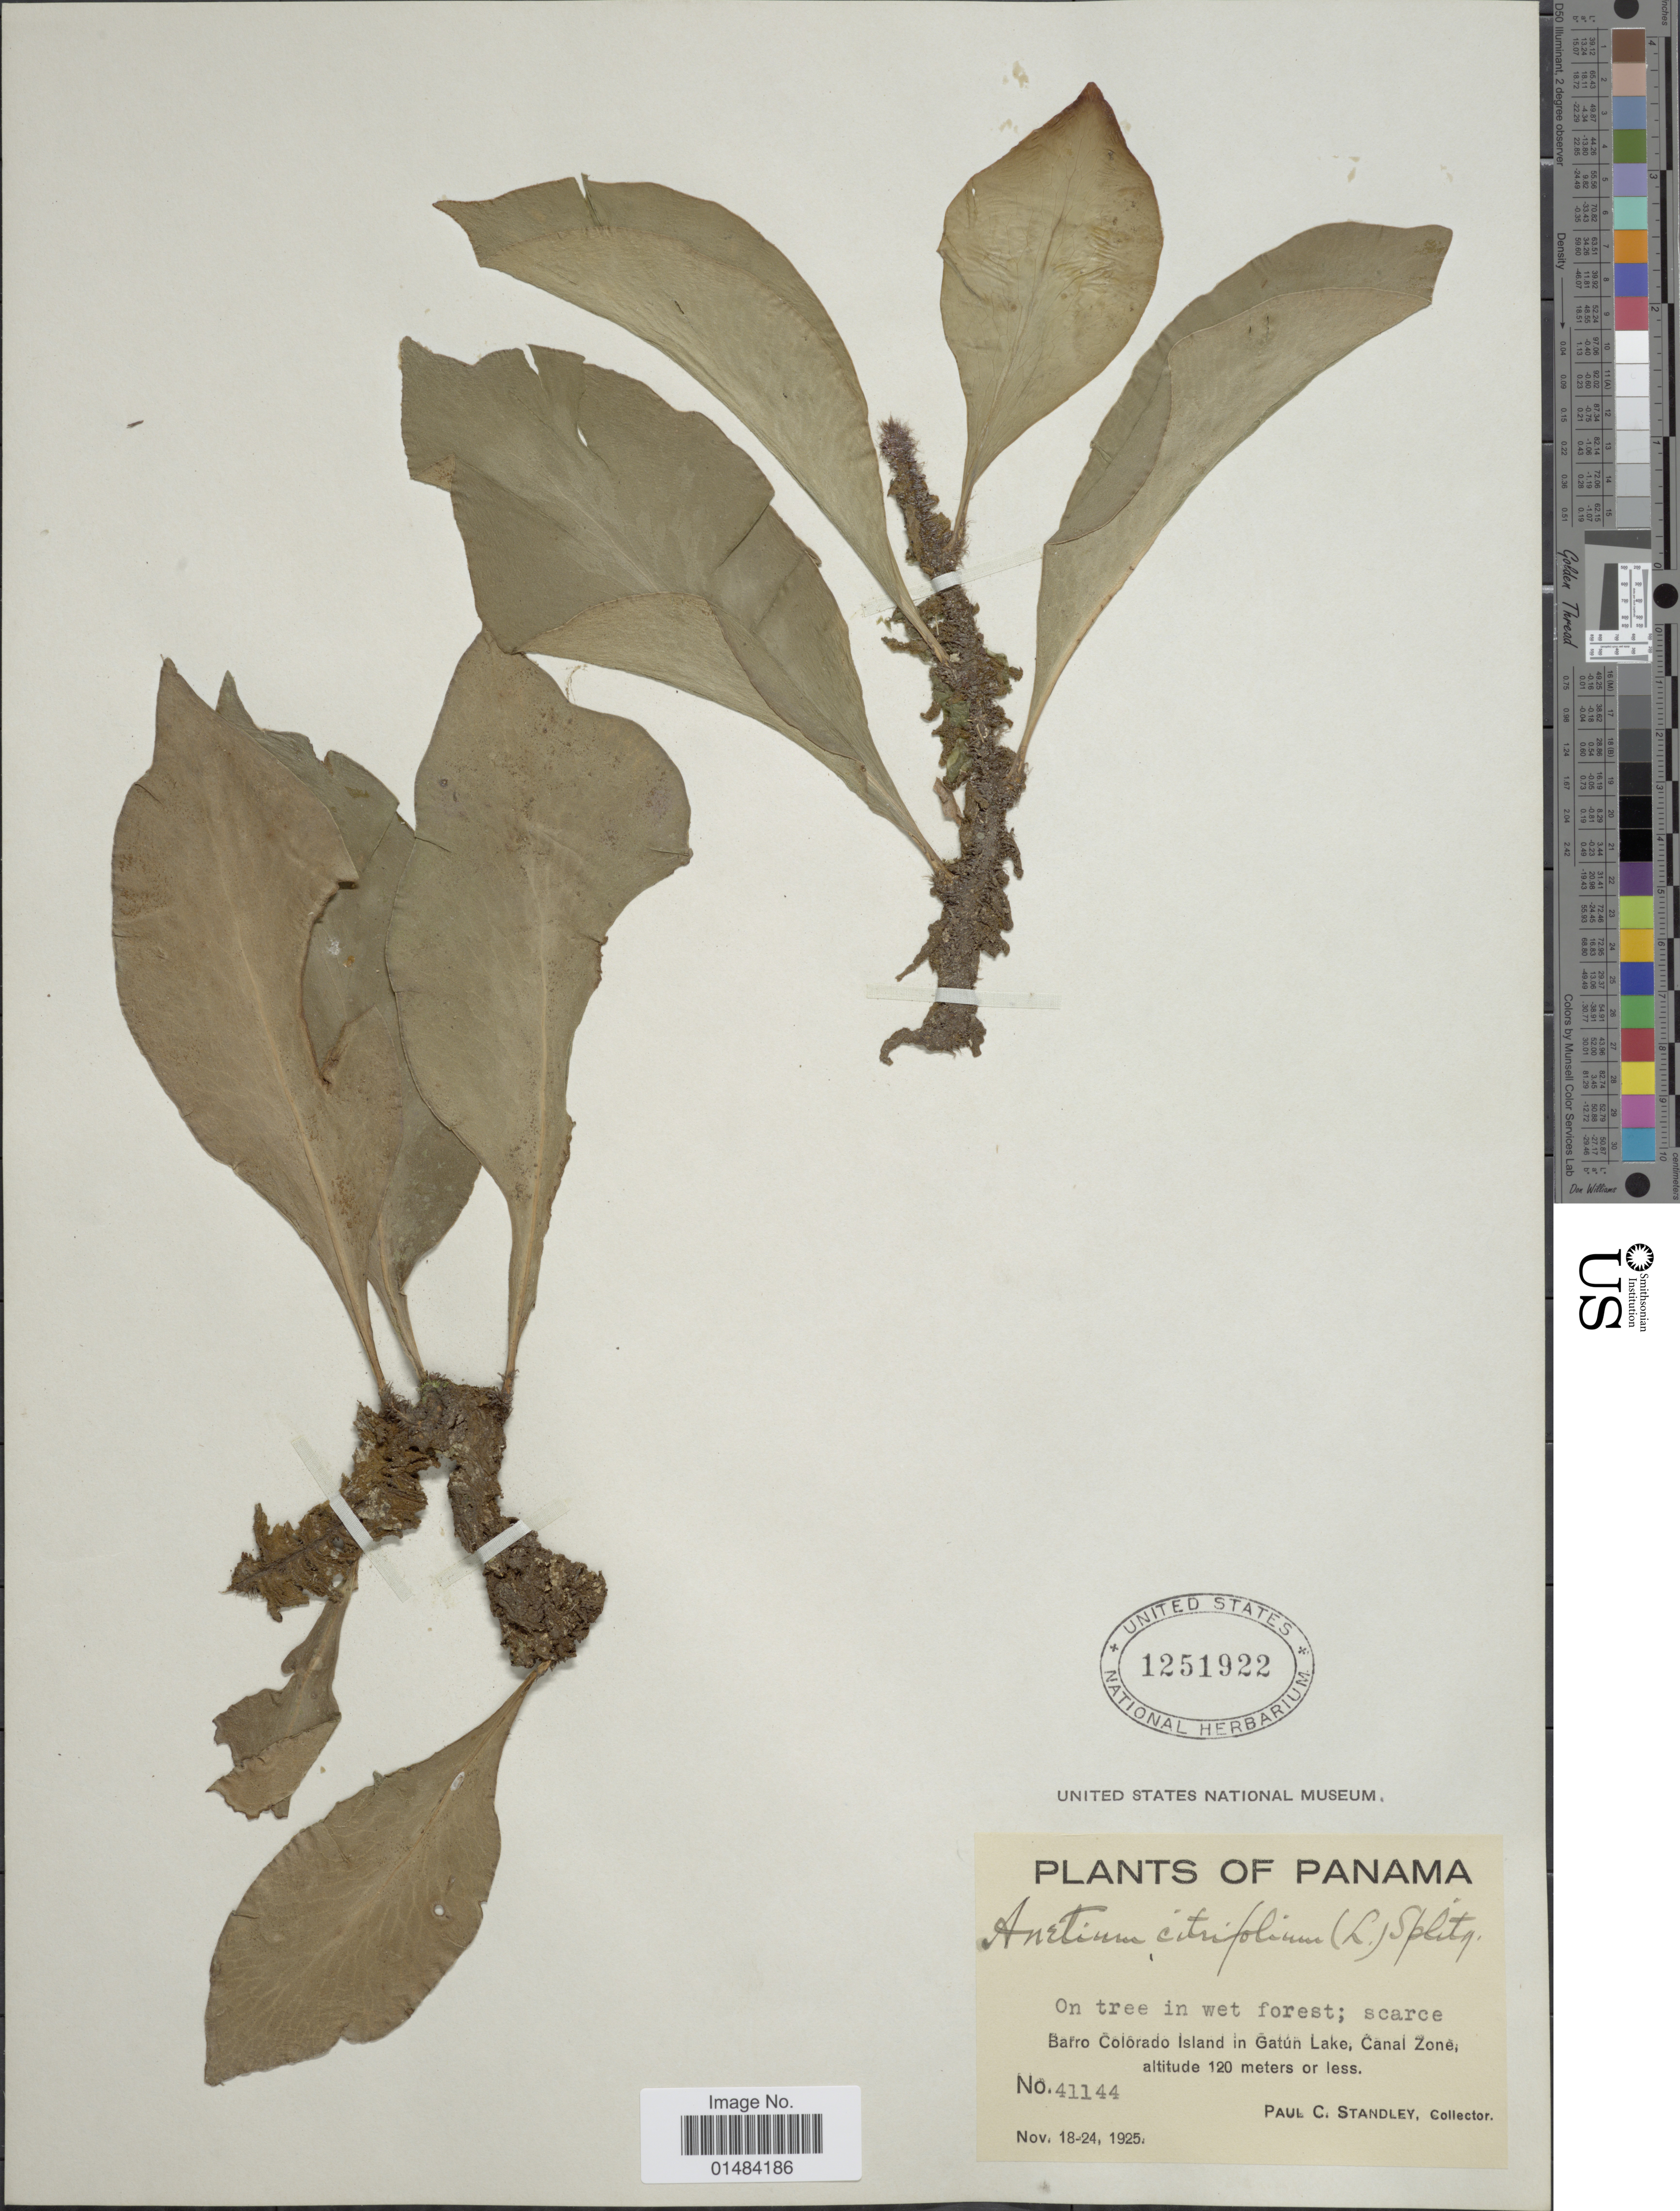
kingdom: Plantae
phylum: Tracheophyta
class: Polypodiopsida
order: Polypodiales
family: Pteridaceae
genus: Anetium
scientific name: Anetium citrifolium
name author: (L.) Splitg.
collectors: P. C. Standley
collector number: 41144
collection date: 1925-11-18/1925-11-24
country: Panama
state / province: Panamá Oeste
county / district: Canal Zone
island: Barro Colorado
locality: Panama, Barro Colorado Island in Gatun Lake, Canal Zone.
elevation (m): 120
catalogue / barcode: US 1251922